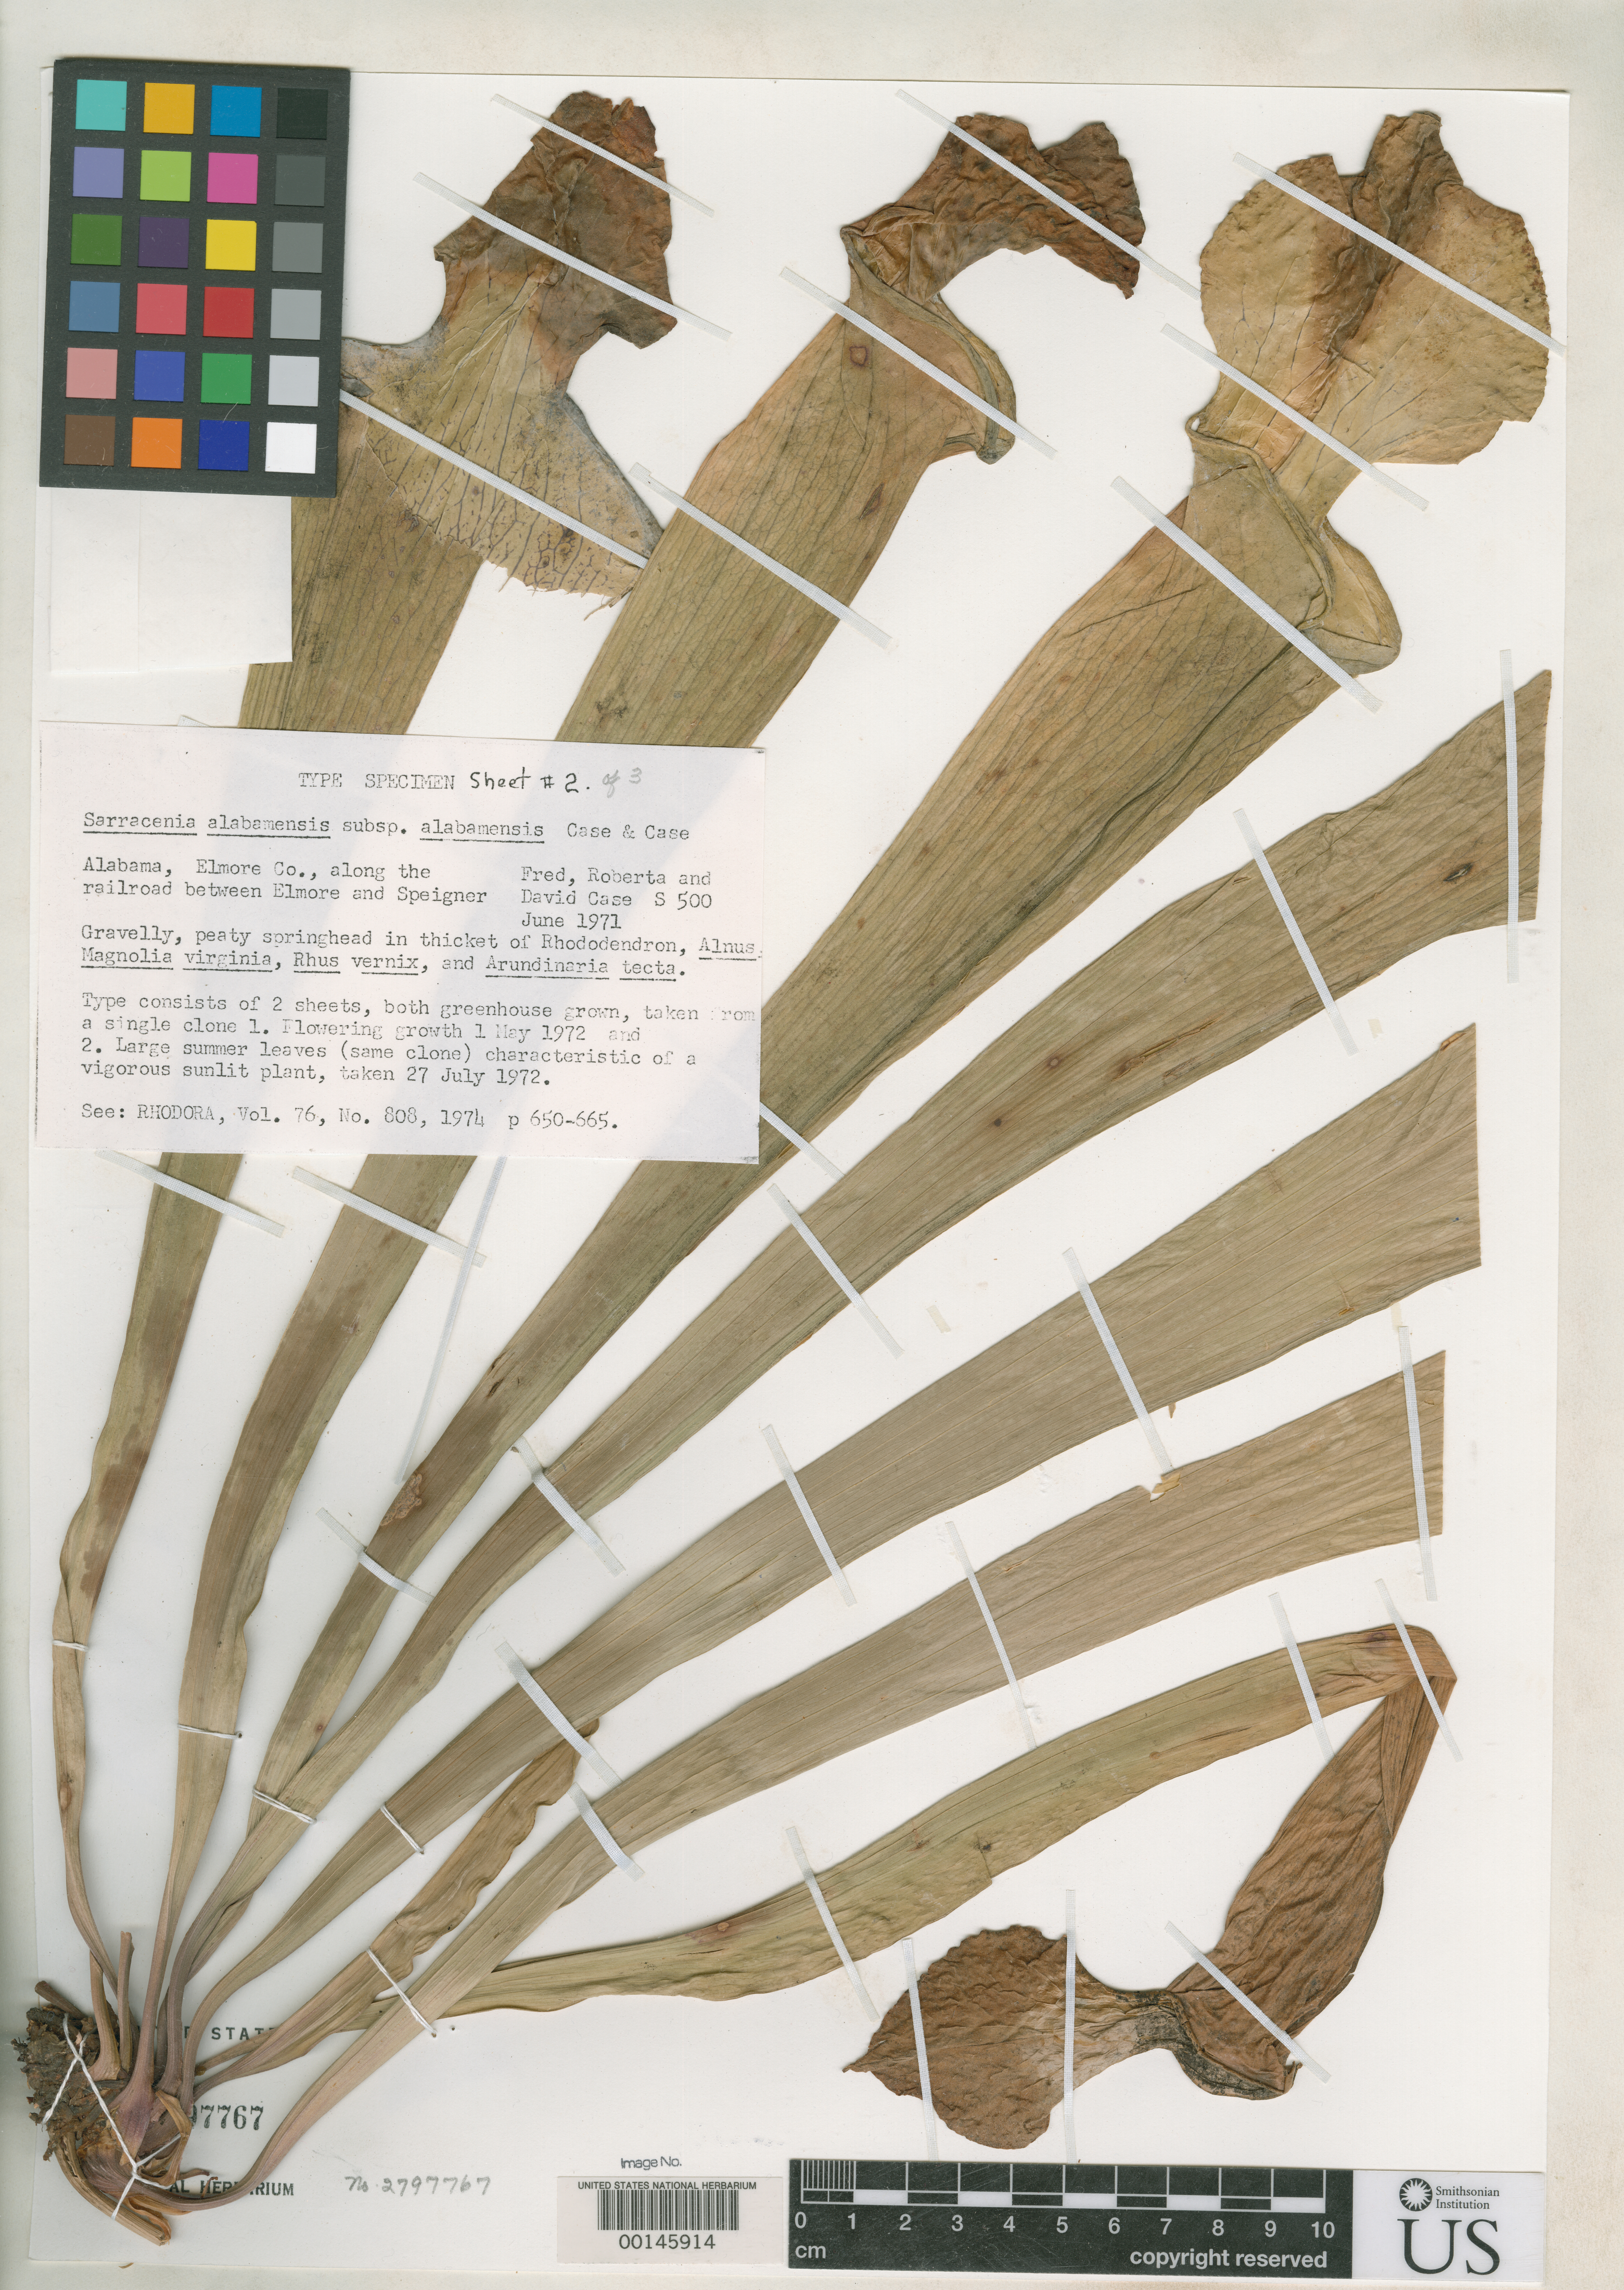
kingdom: Plantae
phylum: Tracheophyta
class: Magnoliopsida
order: Ericales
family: Sarraceniaceae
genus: Sarracenia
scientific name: Sarracenia alabamensis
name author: Case & R. B. Case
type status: Holotype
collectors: F. Case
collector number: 5500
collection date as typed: Jun 1971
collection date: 1971-06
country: United States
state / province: Alabama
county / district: Elmore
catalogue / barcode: US 2797767